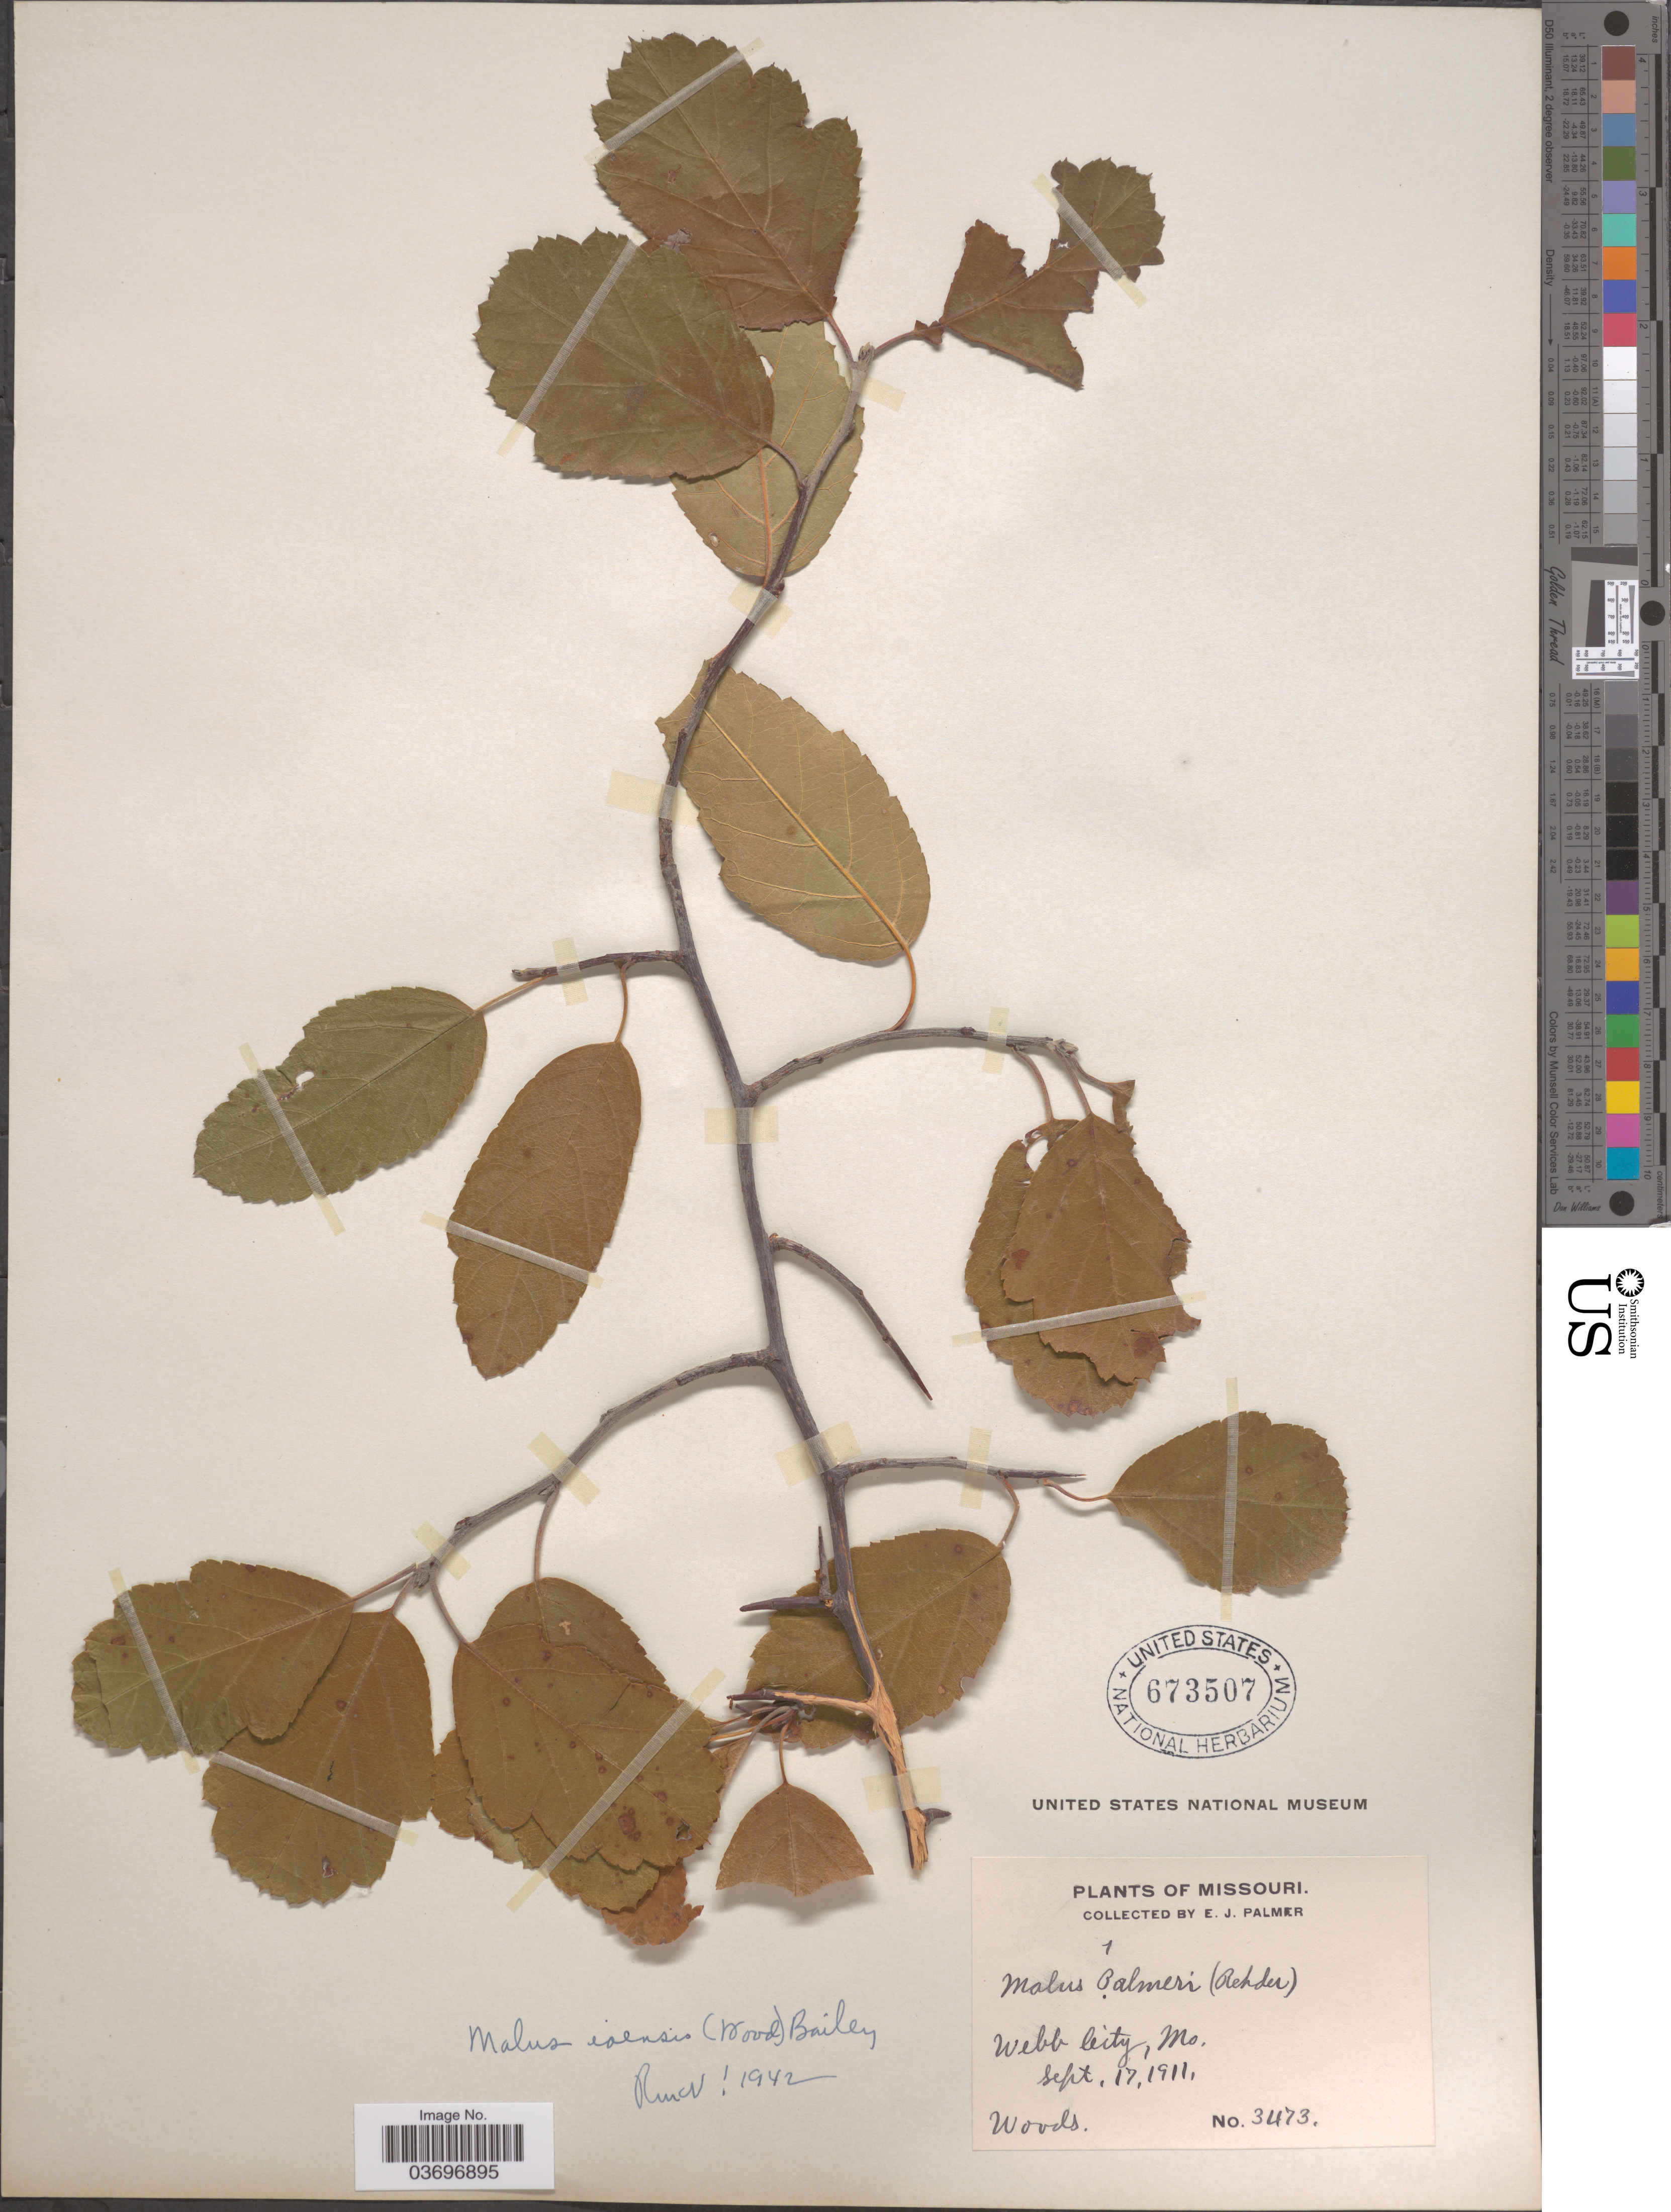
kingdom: Plantae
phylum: Tracheophyta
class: Magnoliopsida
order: Rosales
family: Rosaceae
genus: Malus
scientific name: Malus ioensis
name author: (Alph. Wood) Britton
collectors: E. J. Palmer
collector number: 3473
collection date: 1911-09-17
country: United States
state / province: Missouri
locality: Webb City.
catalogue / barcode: US 673507